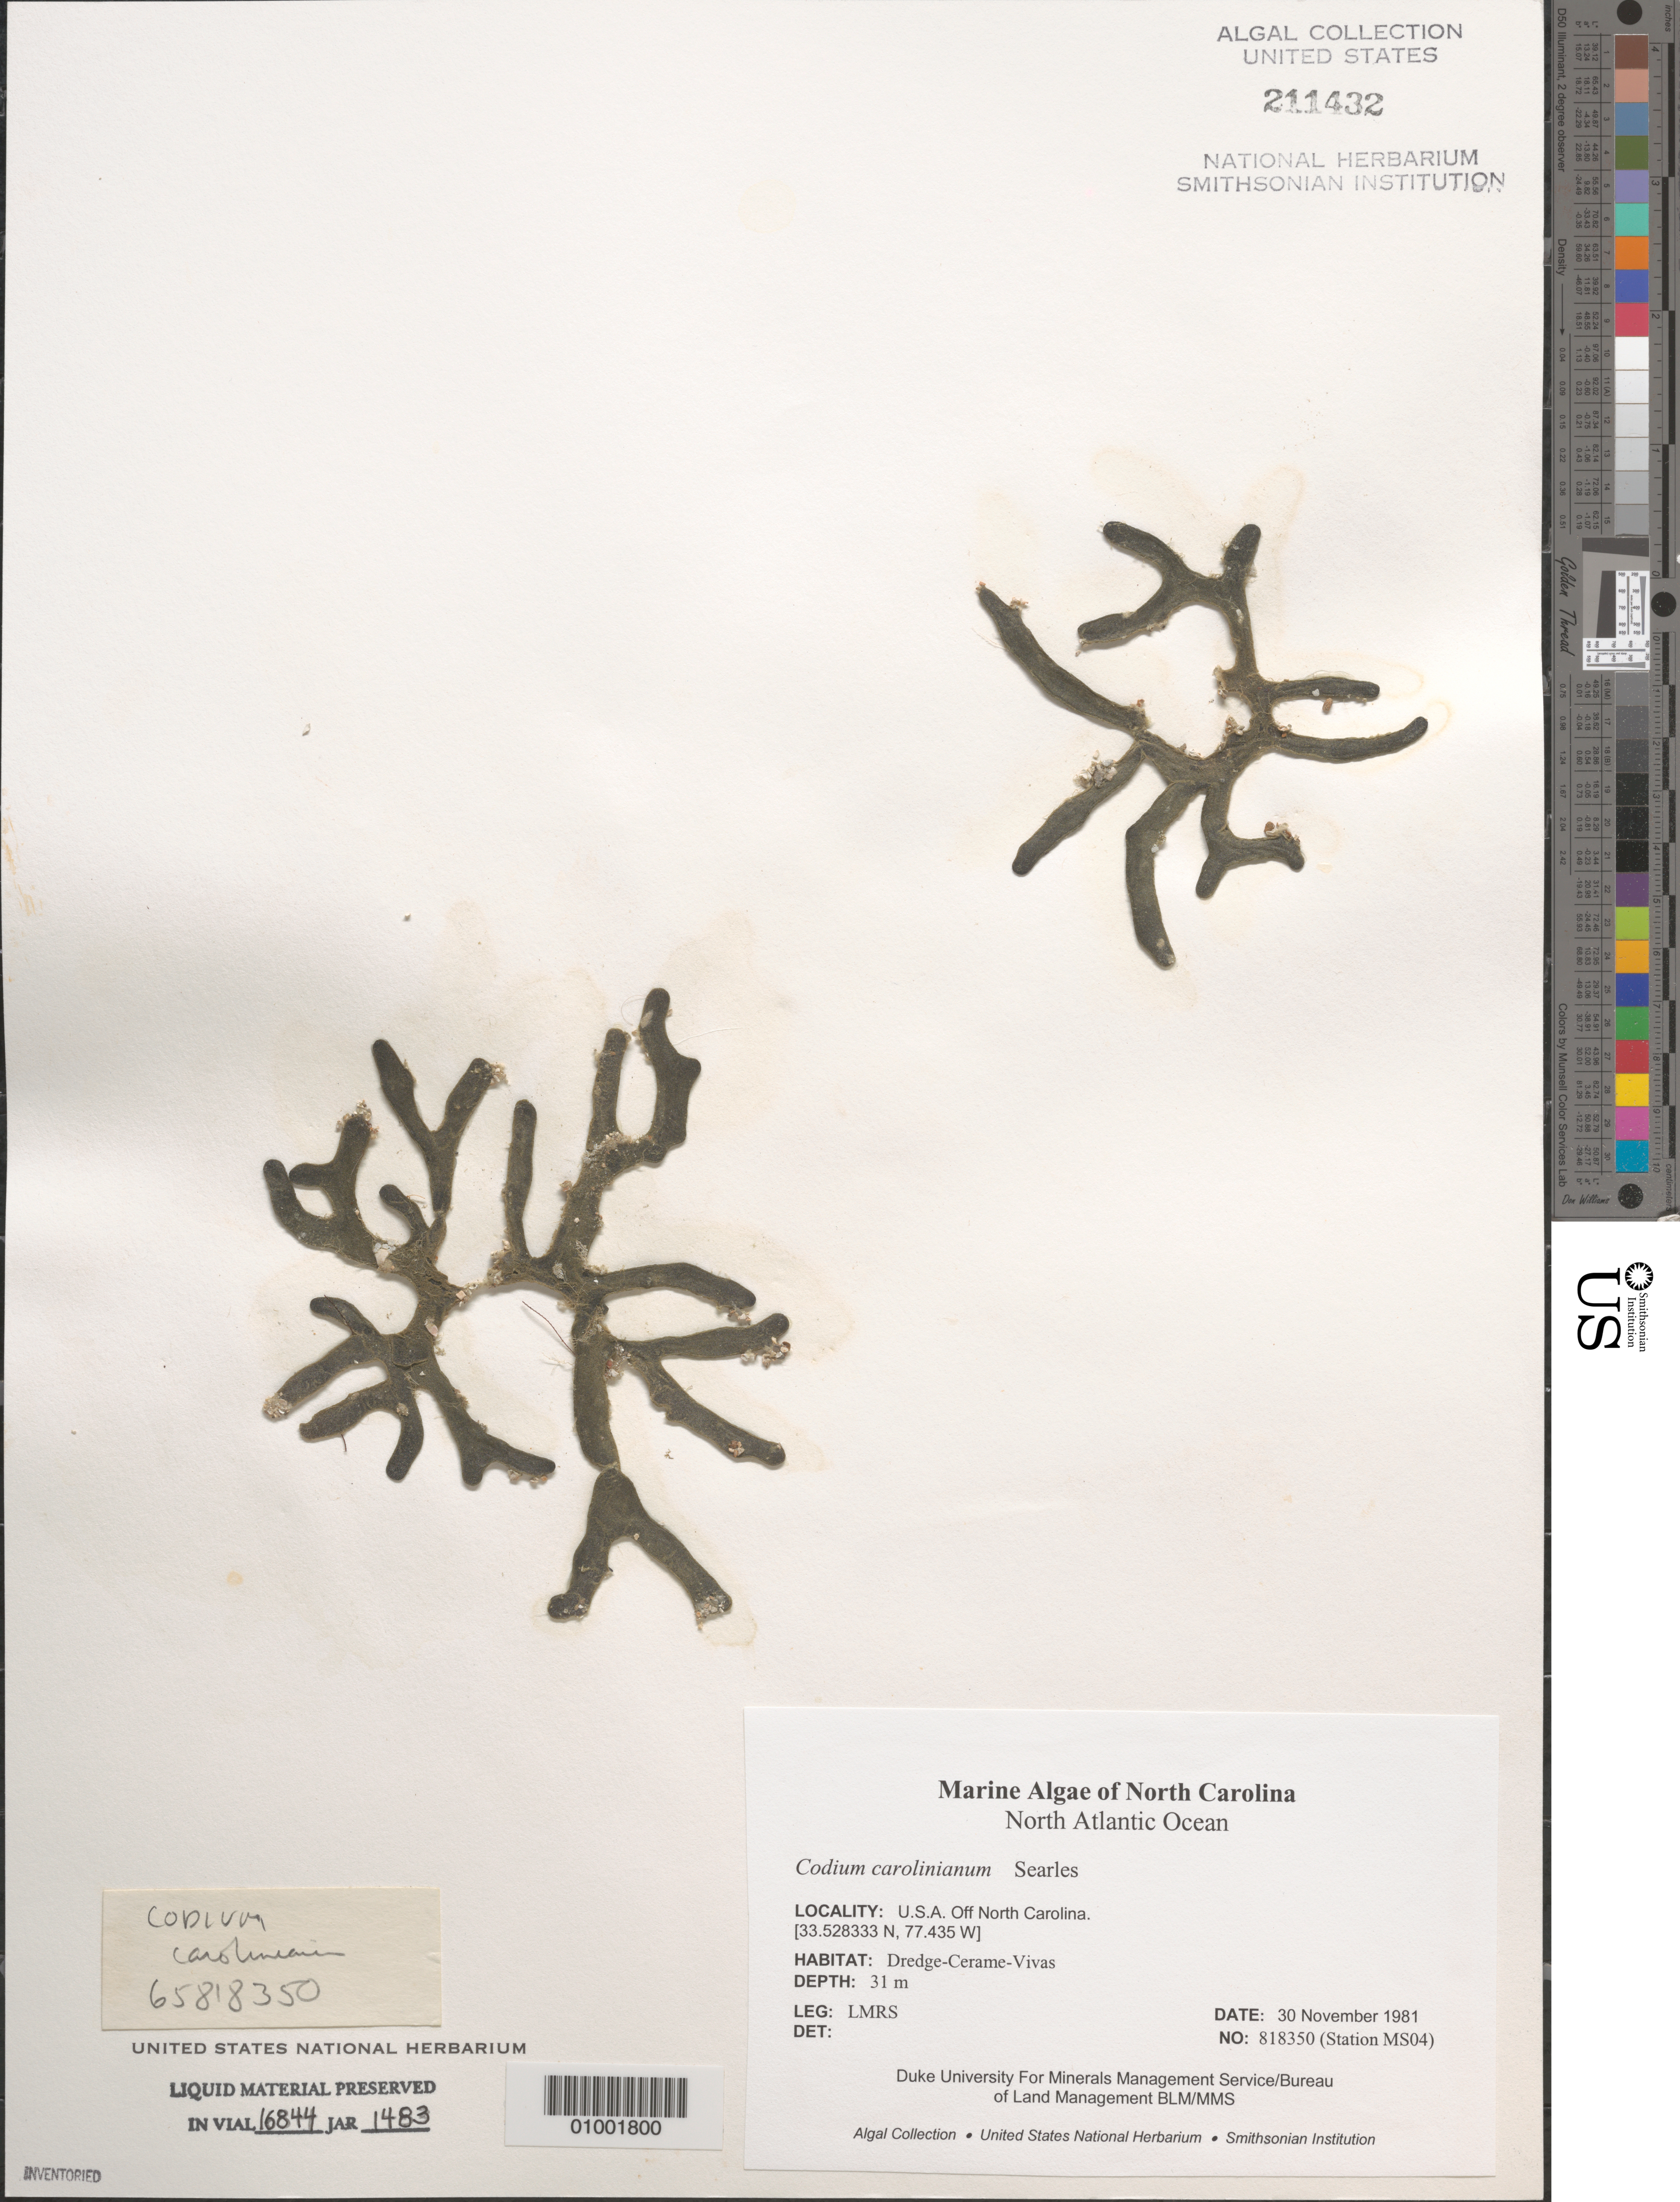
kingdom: Plantae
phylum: Chlorophyta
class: Ulvophyceae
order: Bryopsidales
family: Codiaceae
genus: Codium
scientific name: Codium carolinianum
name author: Searles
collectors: LMRS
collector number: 818350 (MS04)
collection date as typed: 30 Nov 1981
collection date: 1981-11-30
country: United States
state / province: North Carolina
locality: North Atlantic Ocean off North Carolina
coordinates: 33.528333 N, 77.435 W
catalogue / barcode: US 211432